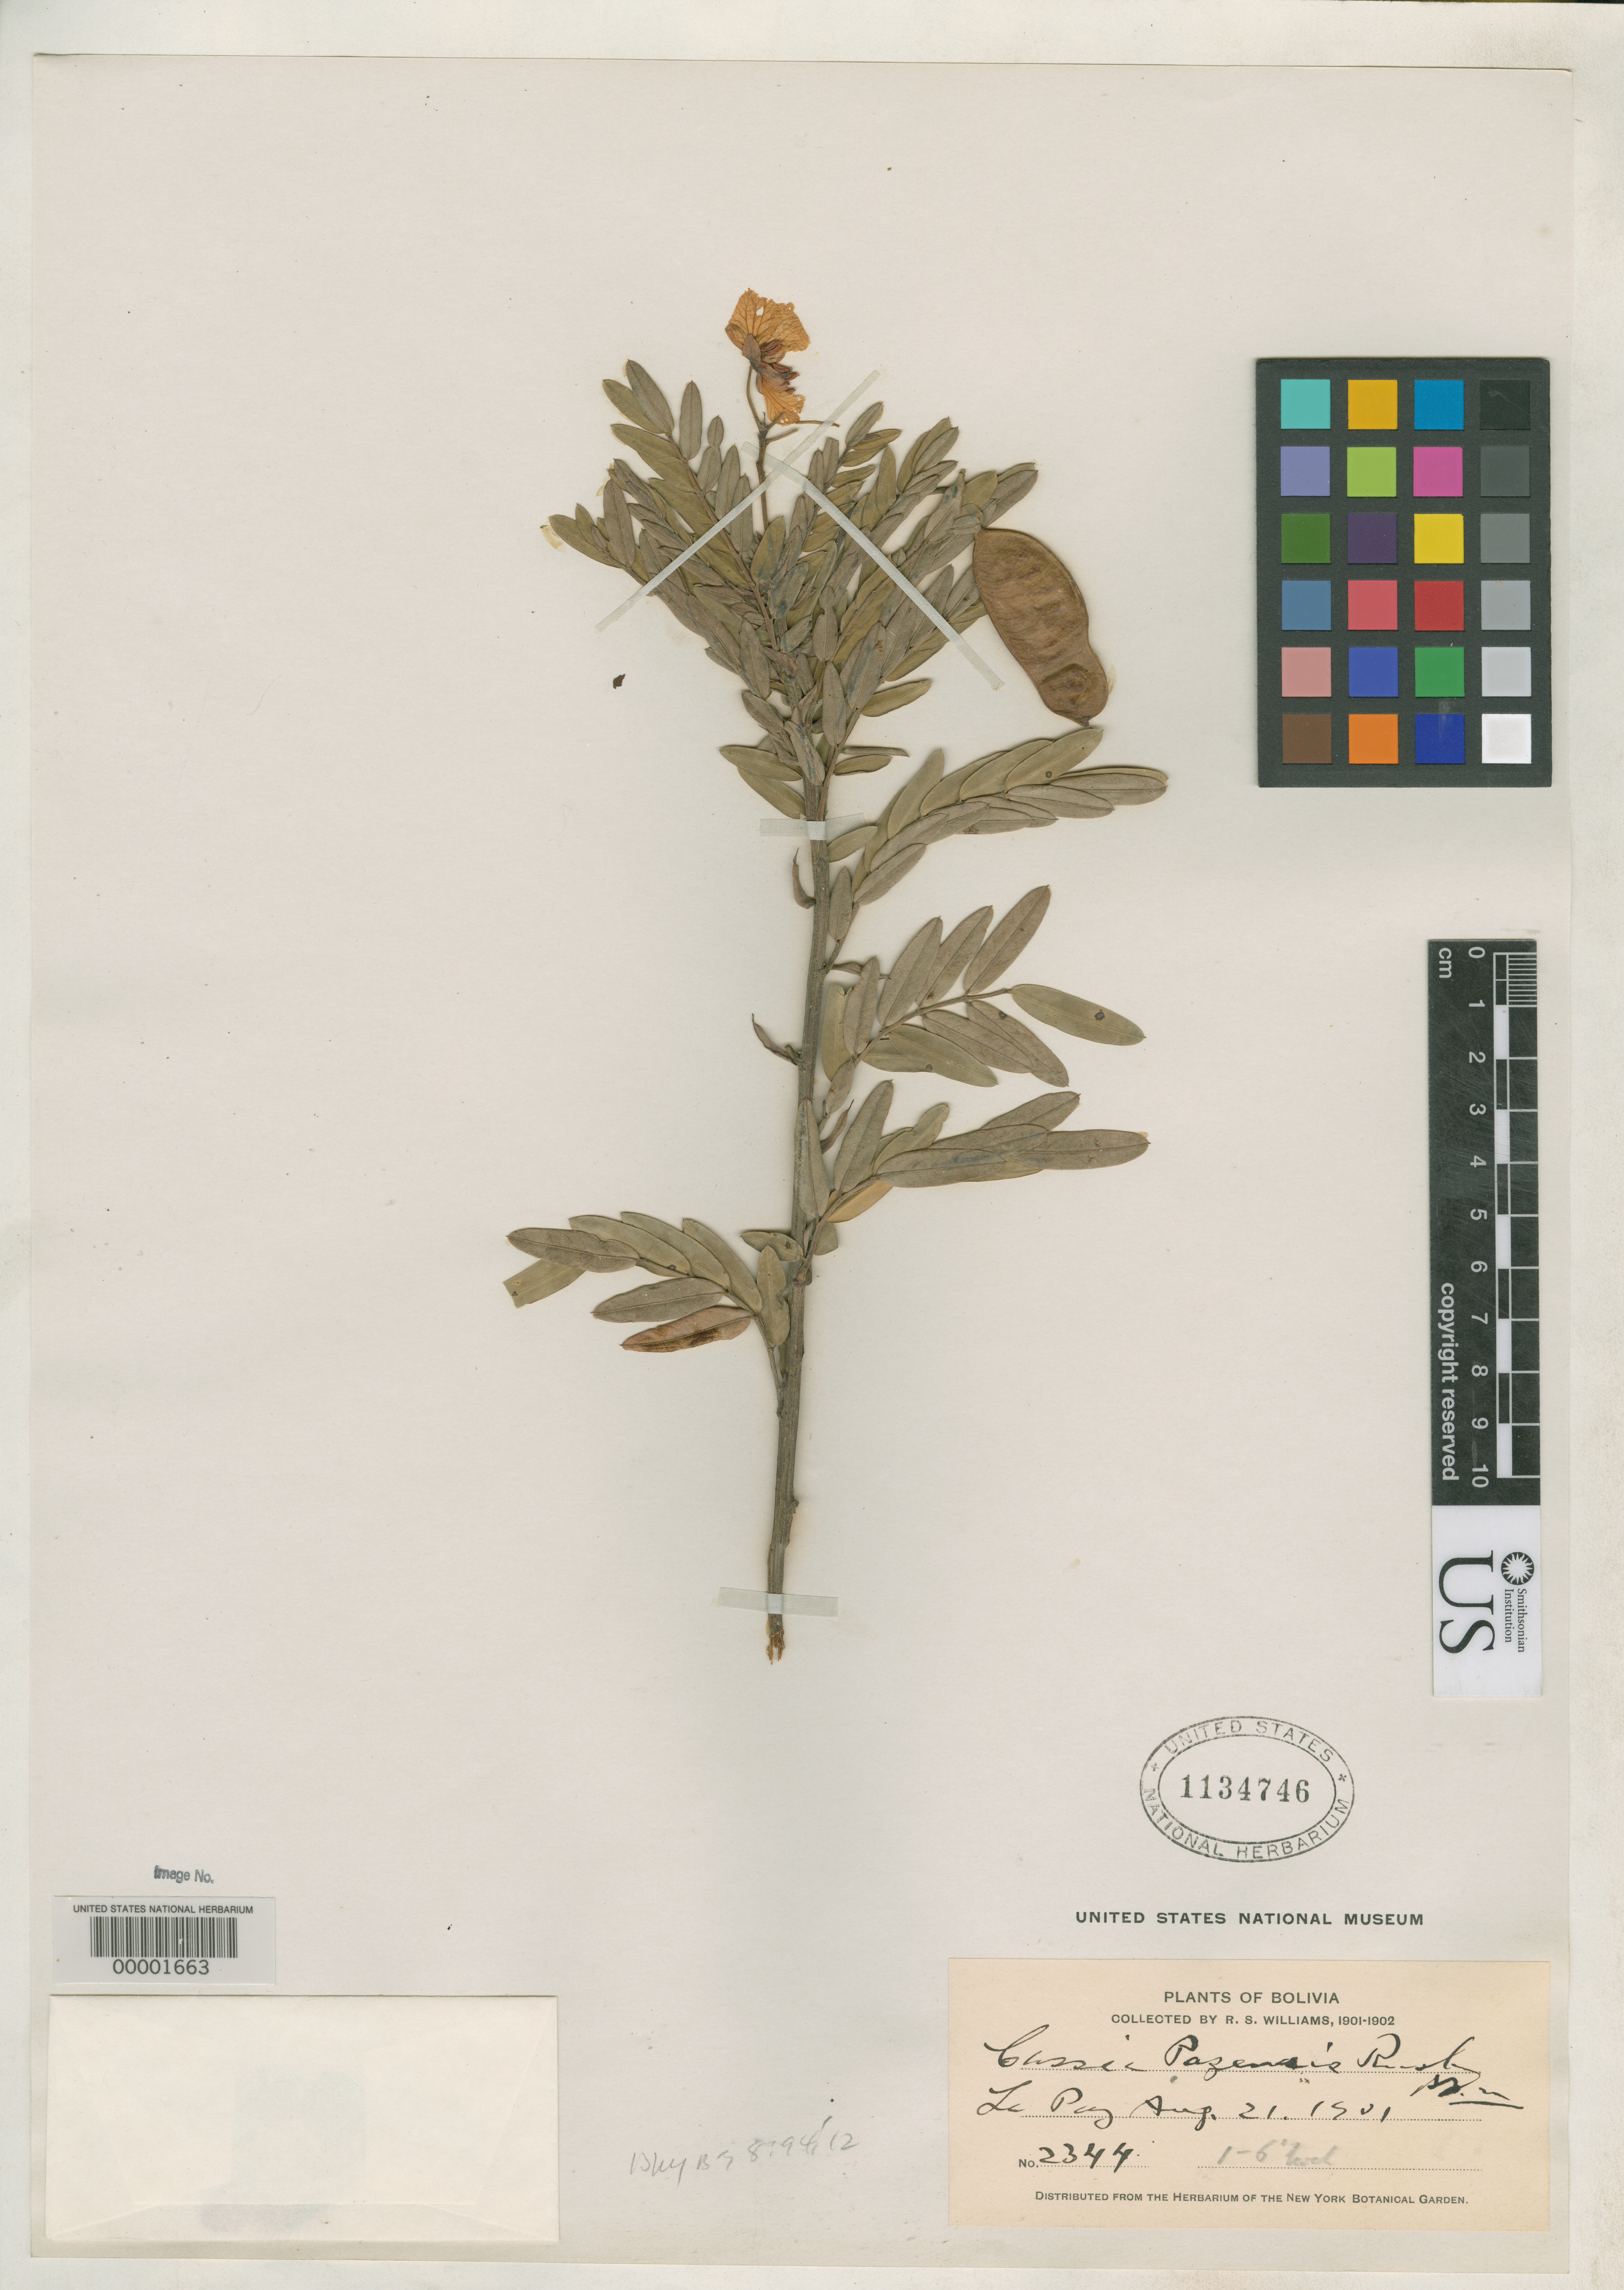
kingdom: Plantae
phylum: Tracheophyta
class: Magnoliopsida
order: Fabales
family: Fabaceae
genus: Cassia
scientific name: Cassia pazensis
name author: Rusby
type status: Isotype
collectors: R. S. Williams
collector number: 2344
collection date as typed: Aug. 21, 1901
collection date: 1901-08-21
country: Bolivia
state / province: La Paz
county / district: Murillo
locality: La Paz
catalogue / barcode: US 1134746